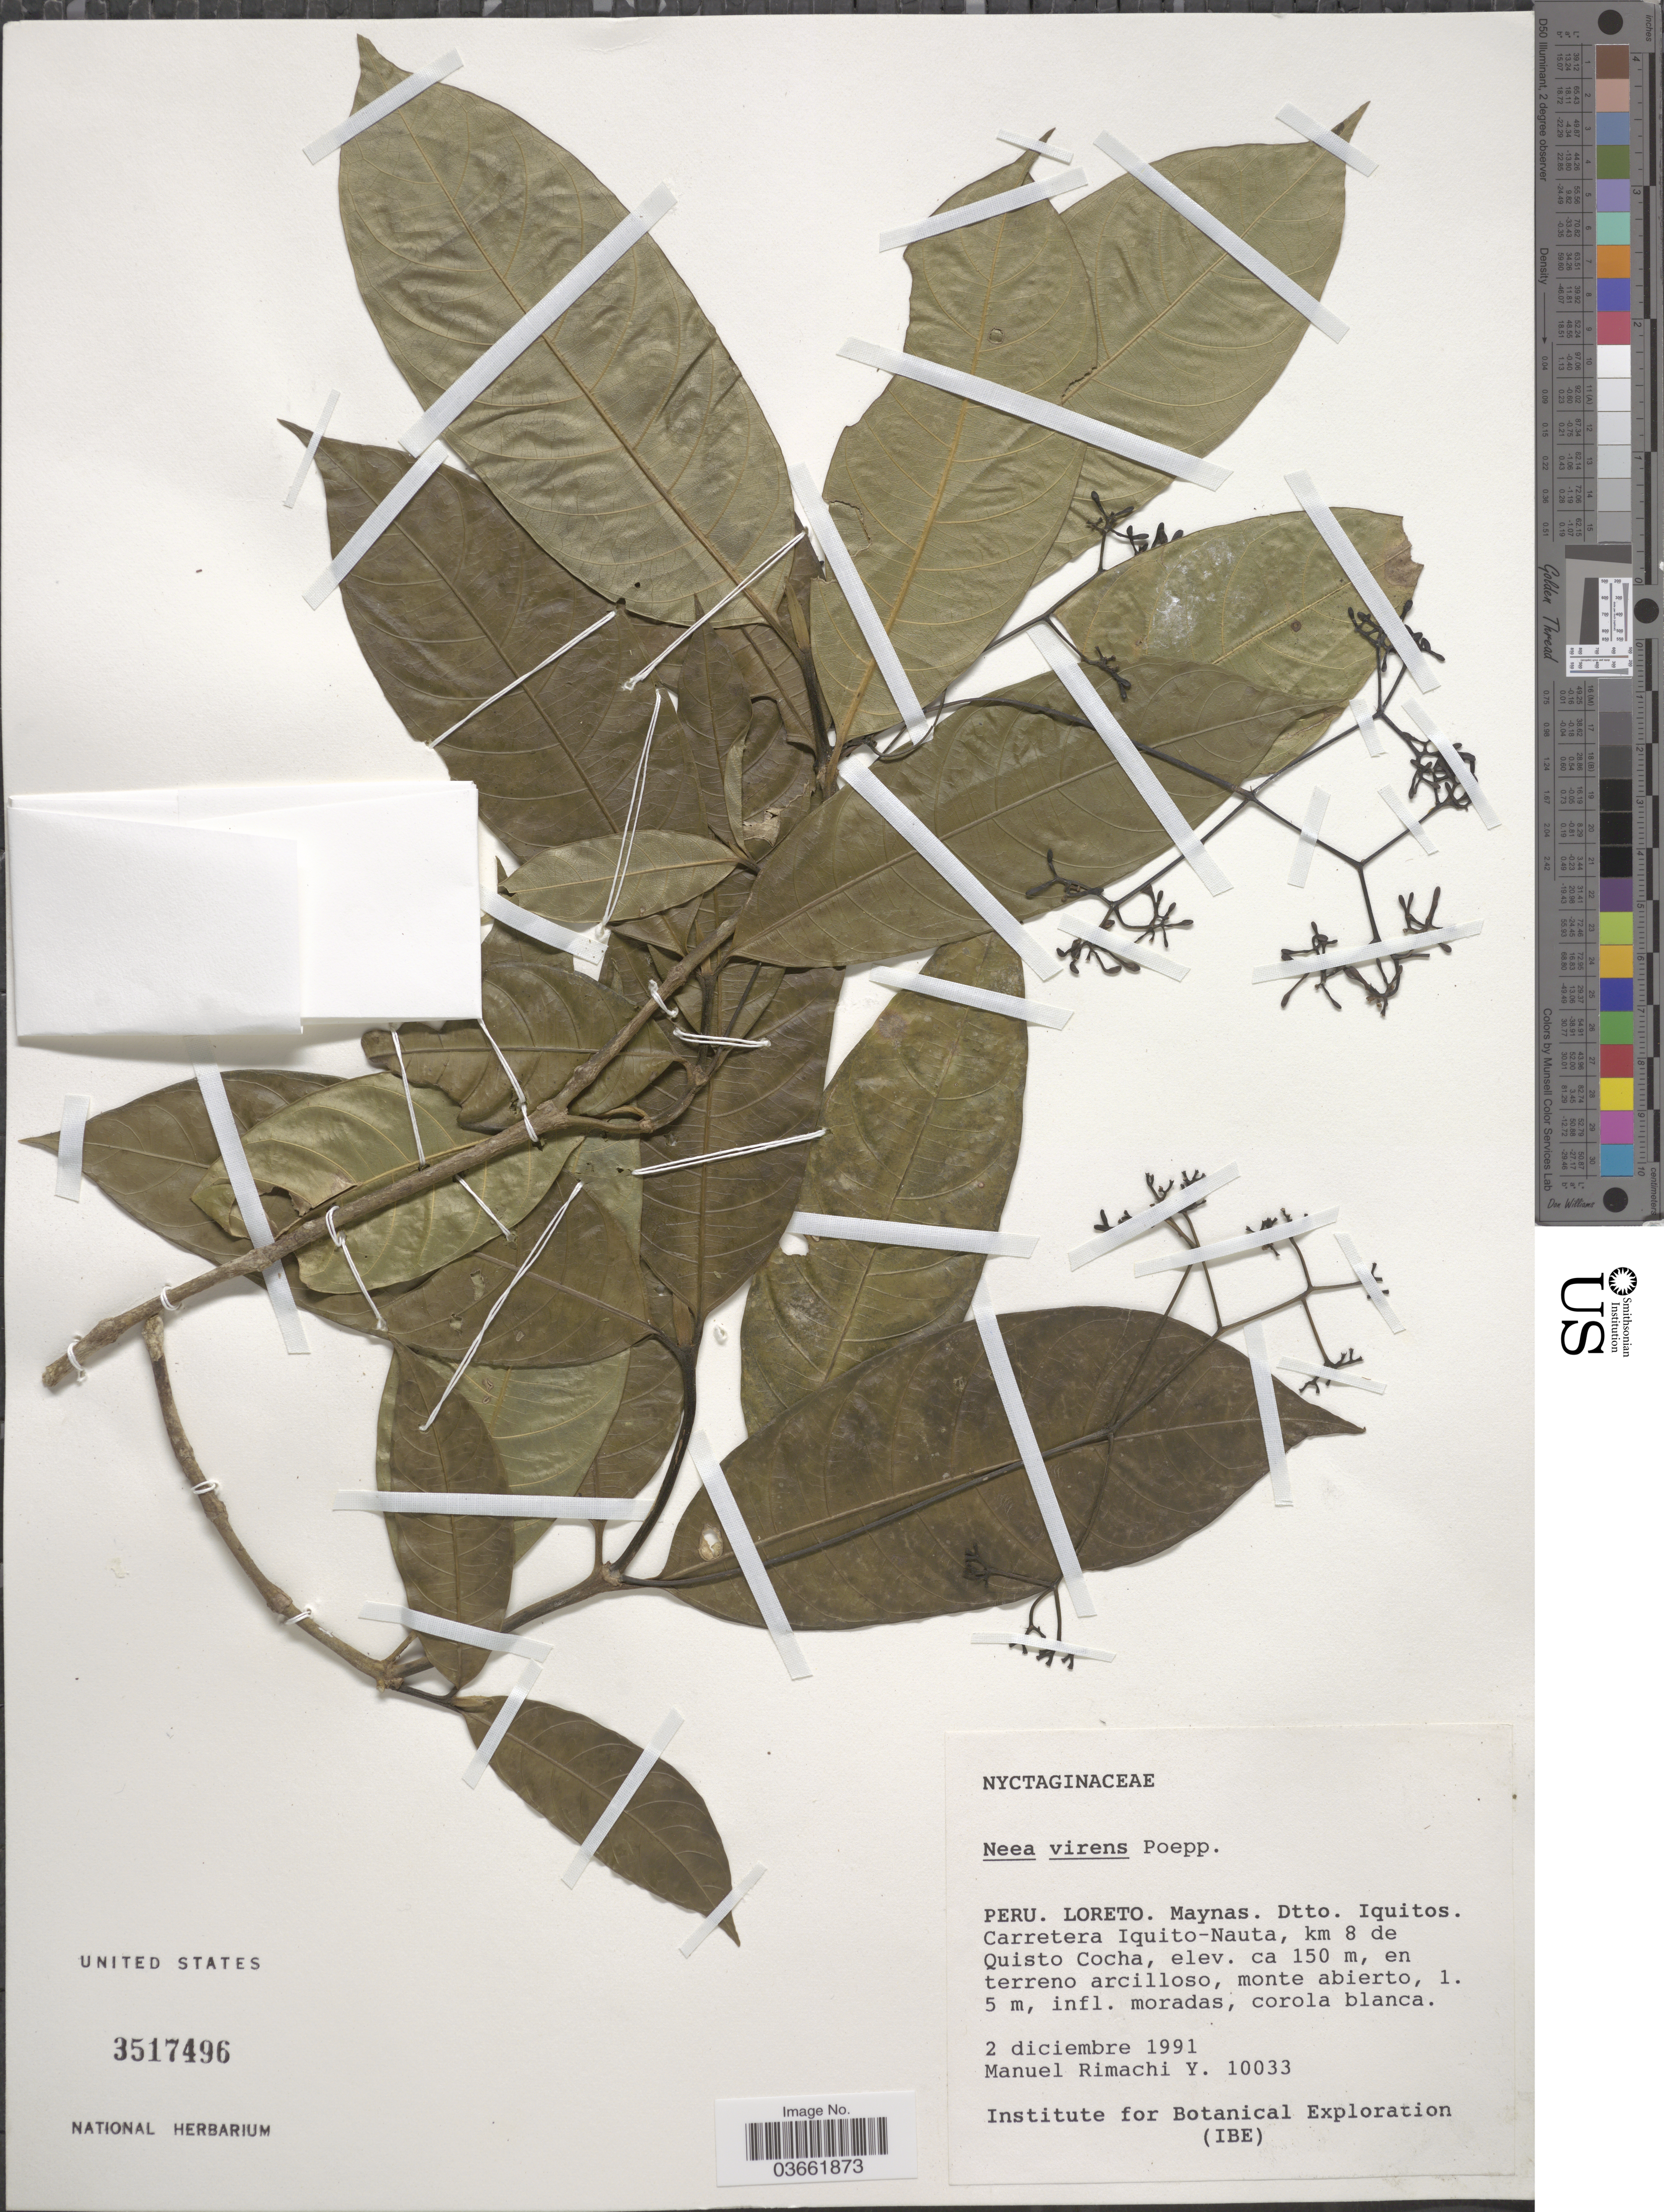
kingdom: Plantae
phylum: Tracheophyta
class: Magnoliopsida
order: Caryophyllales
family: Nyctaginaceae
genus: Neea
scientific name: Neea virens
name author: Poepp. ex Heimerl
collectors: M. Rimachi Y.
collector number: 10033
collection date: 1991-12-02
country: Peru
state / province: Loreto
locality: Maynas. Dtto. Iquitos. Carretera Iquito-Nauta, km 8 de Quisto Cocha.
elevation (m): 150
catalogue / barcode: US 3517496